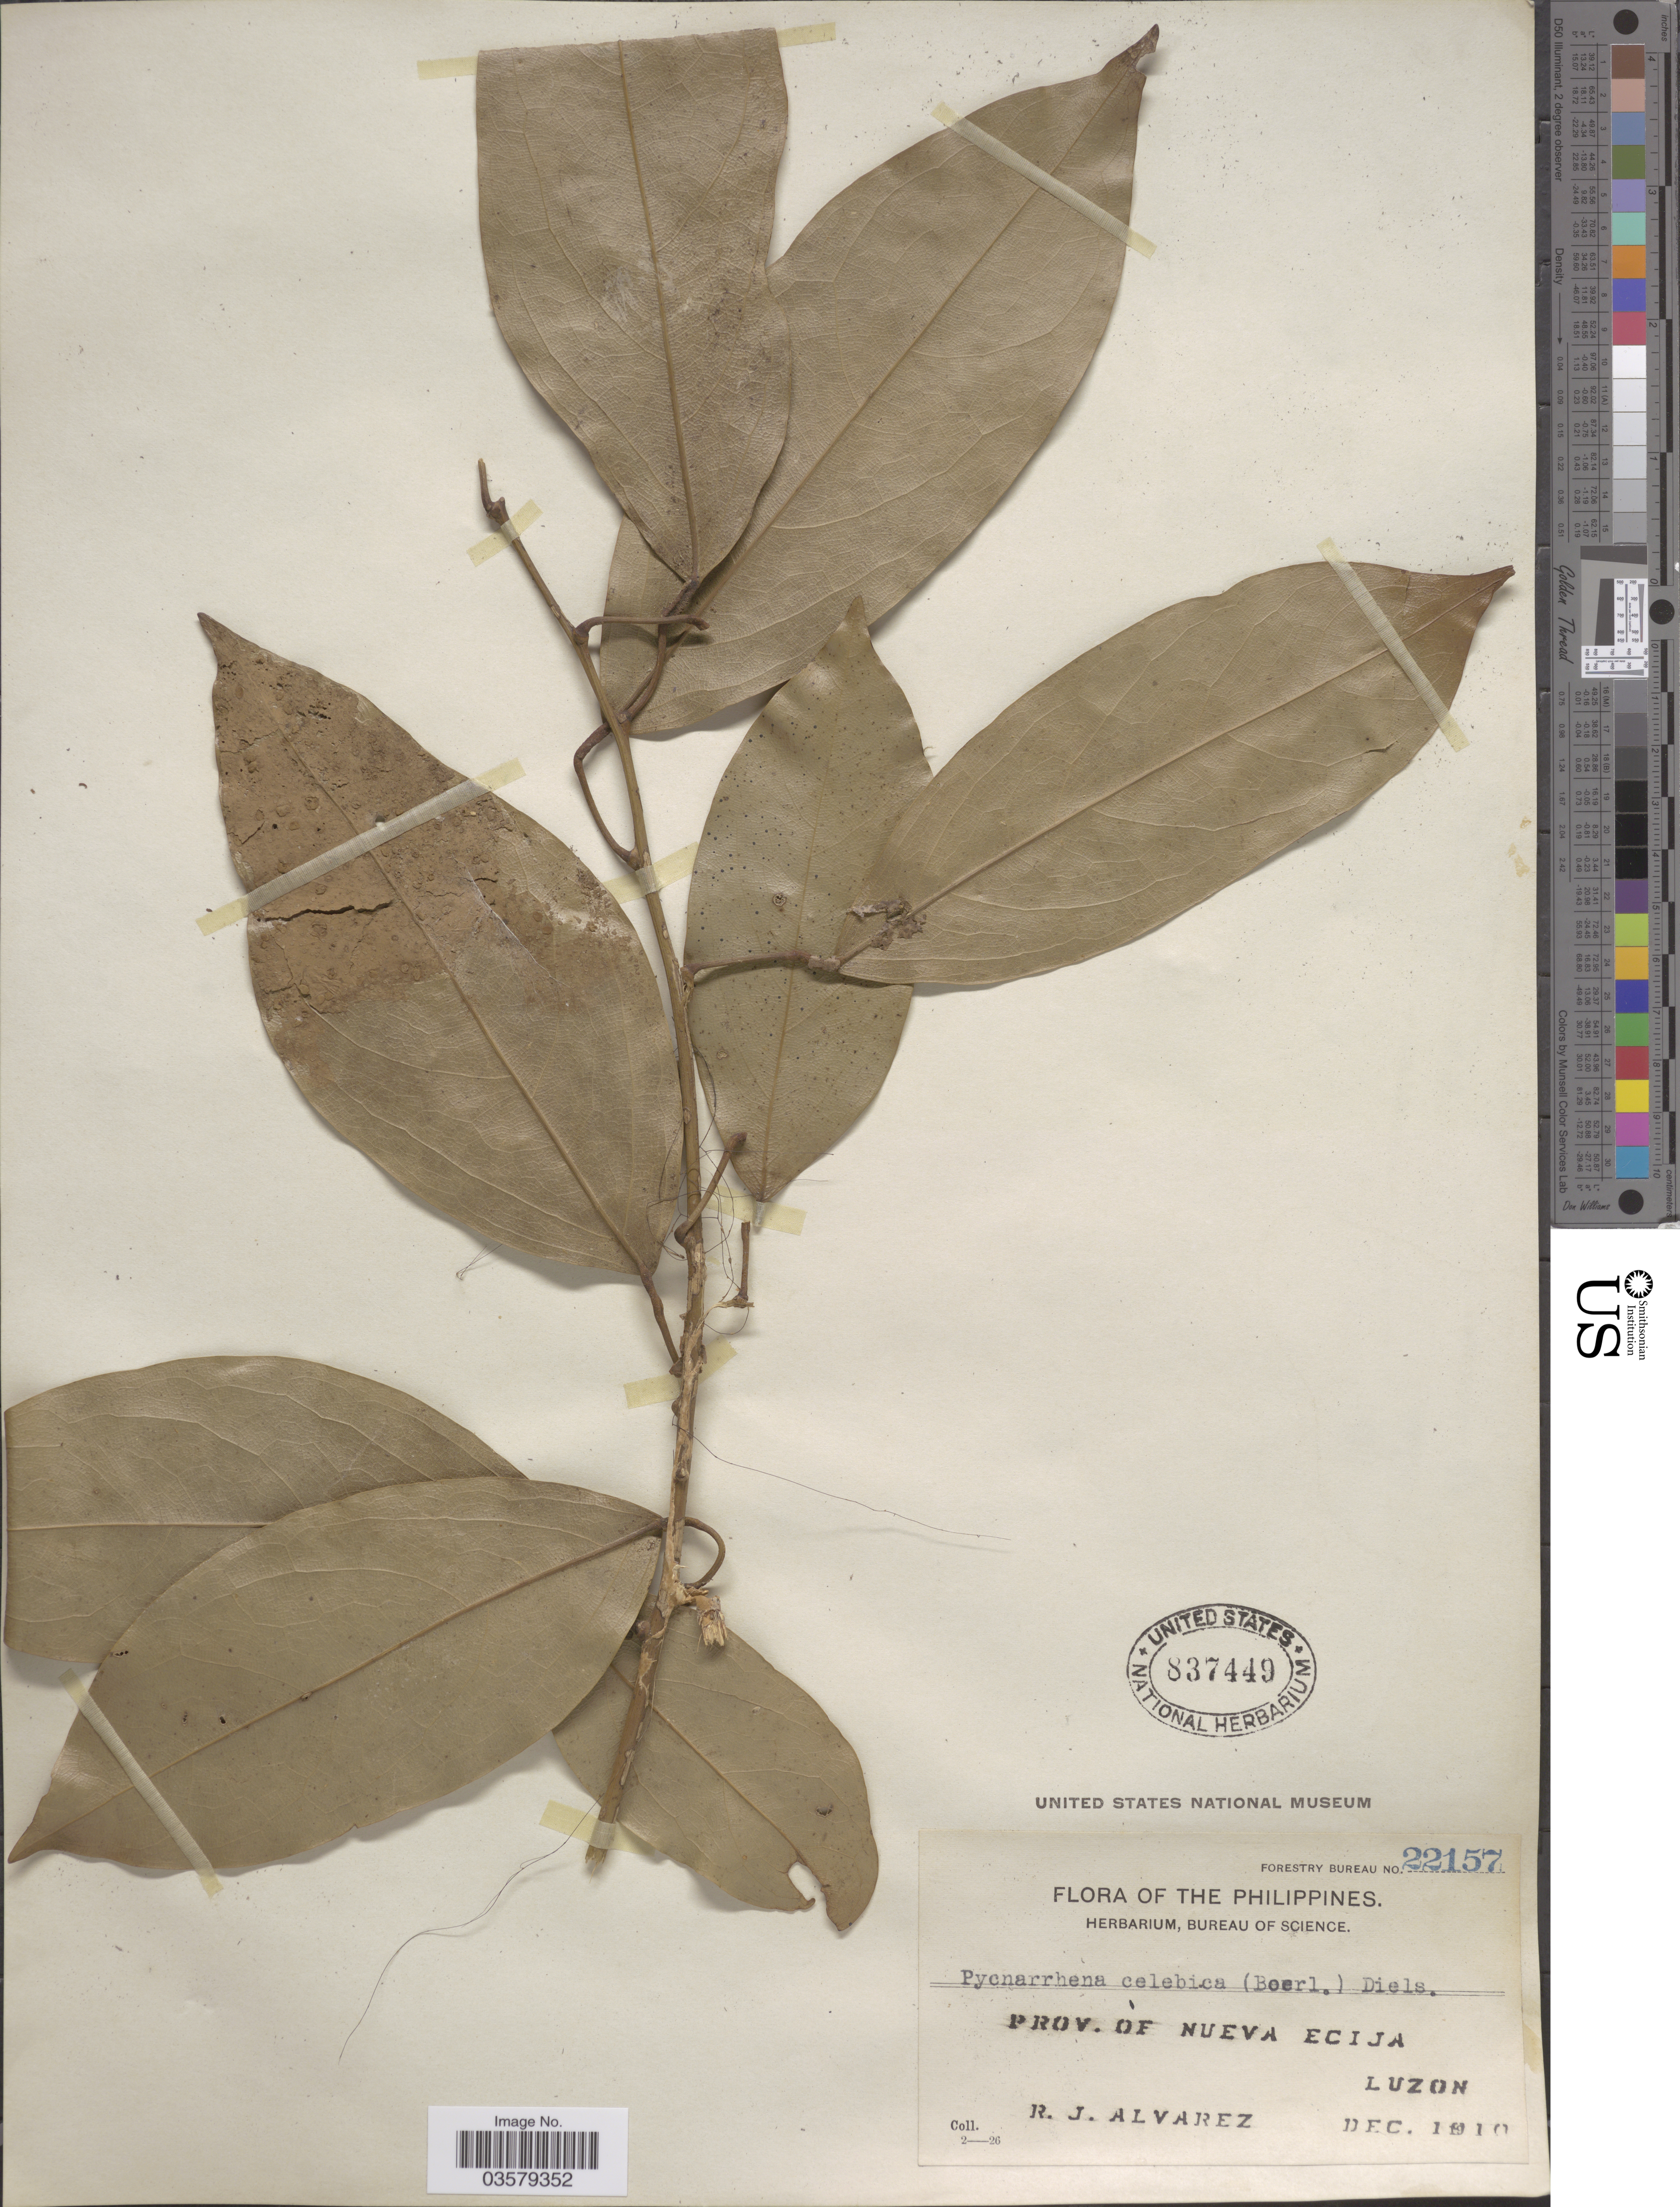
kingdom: Plantae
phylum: Tracheophyta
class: Magnoliopsida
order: Ranunculales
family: Menispermaceae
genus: Pycnarrhena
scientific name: Pycnarrhena tumefacta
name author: Miers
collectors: R. Alvarez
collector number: Forestry Bureau 22157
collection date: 1910-12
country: Philippines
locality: Prov. of Nueva Ecija. Luzon.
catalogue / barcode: US 837449